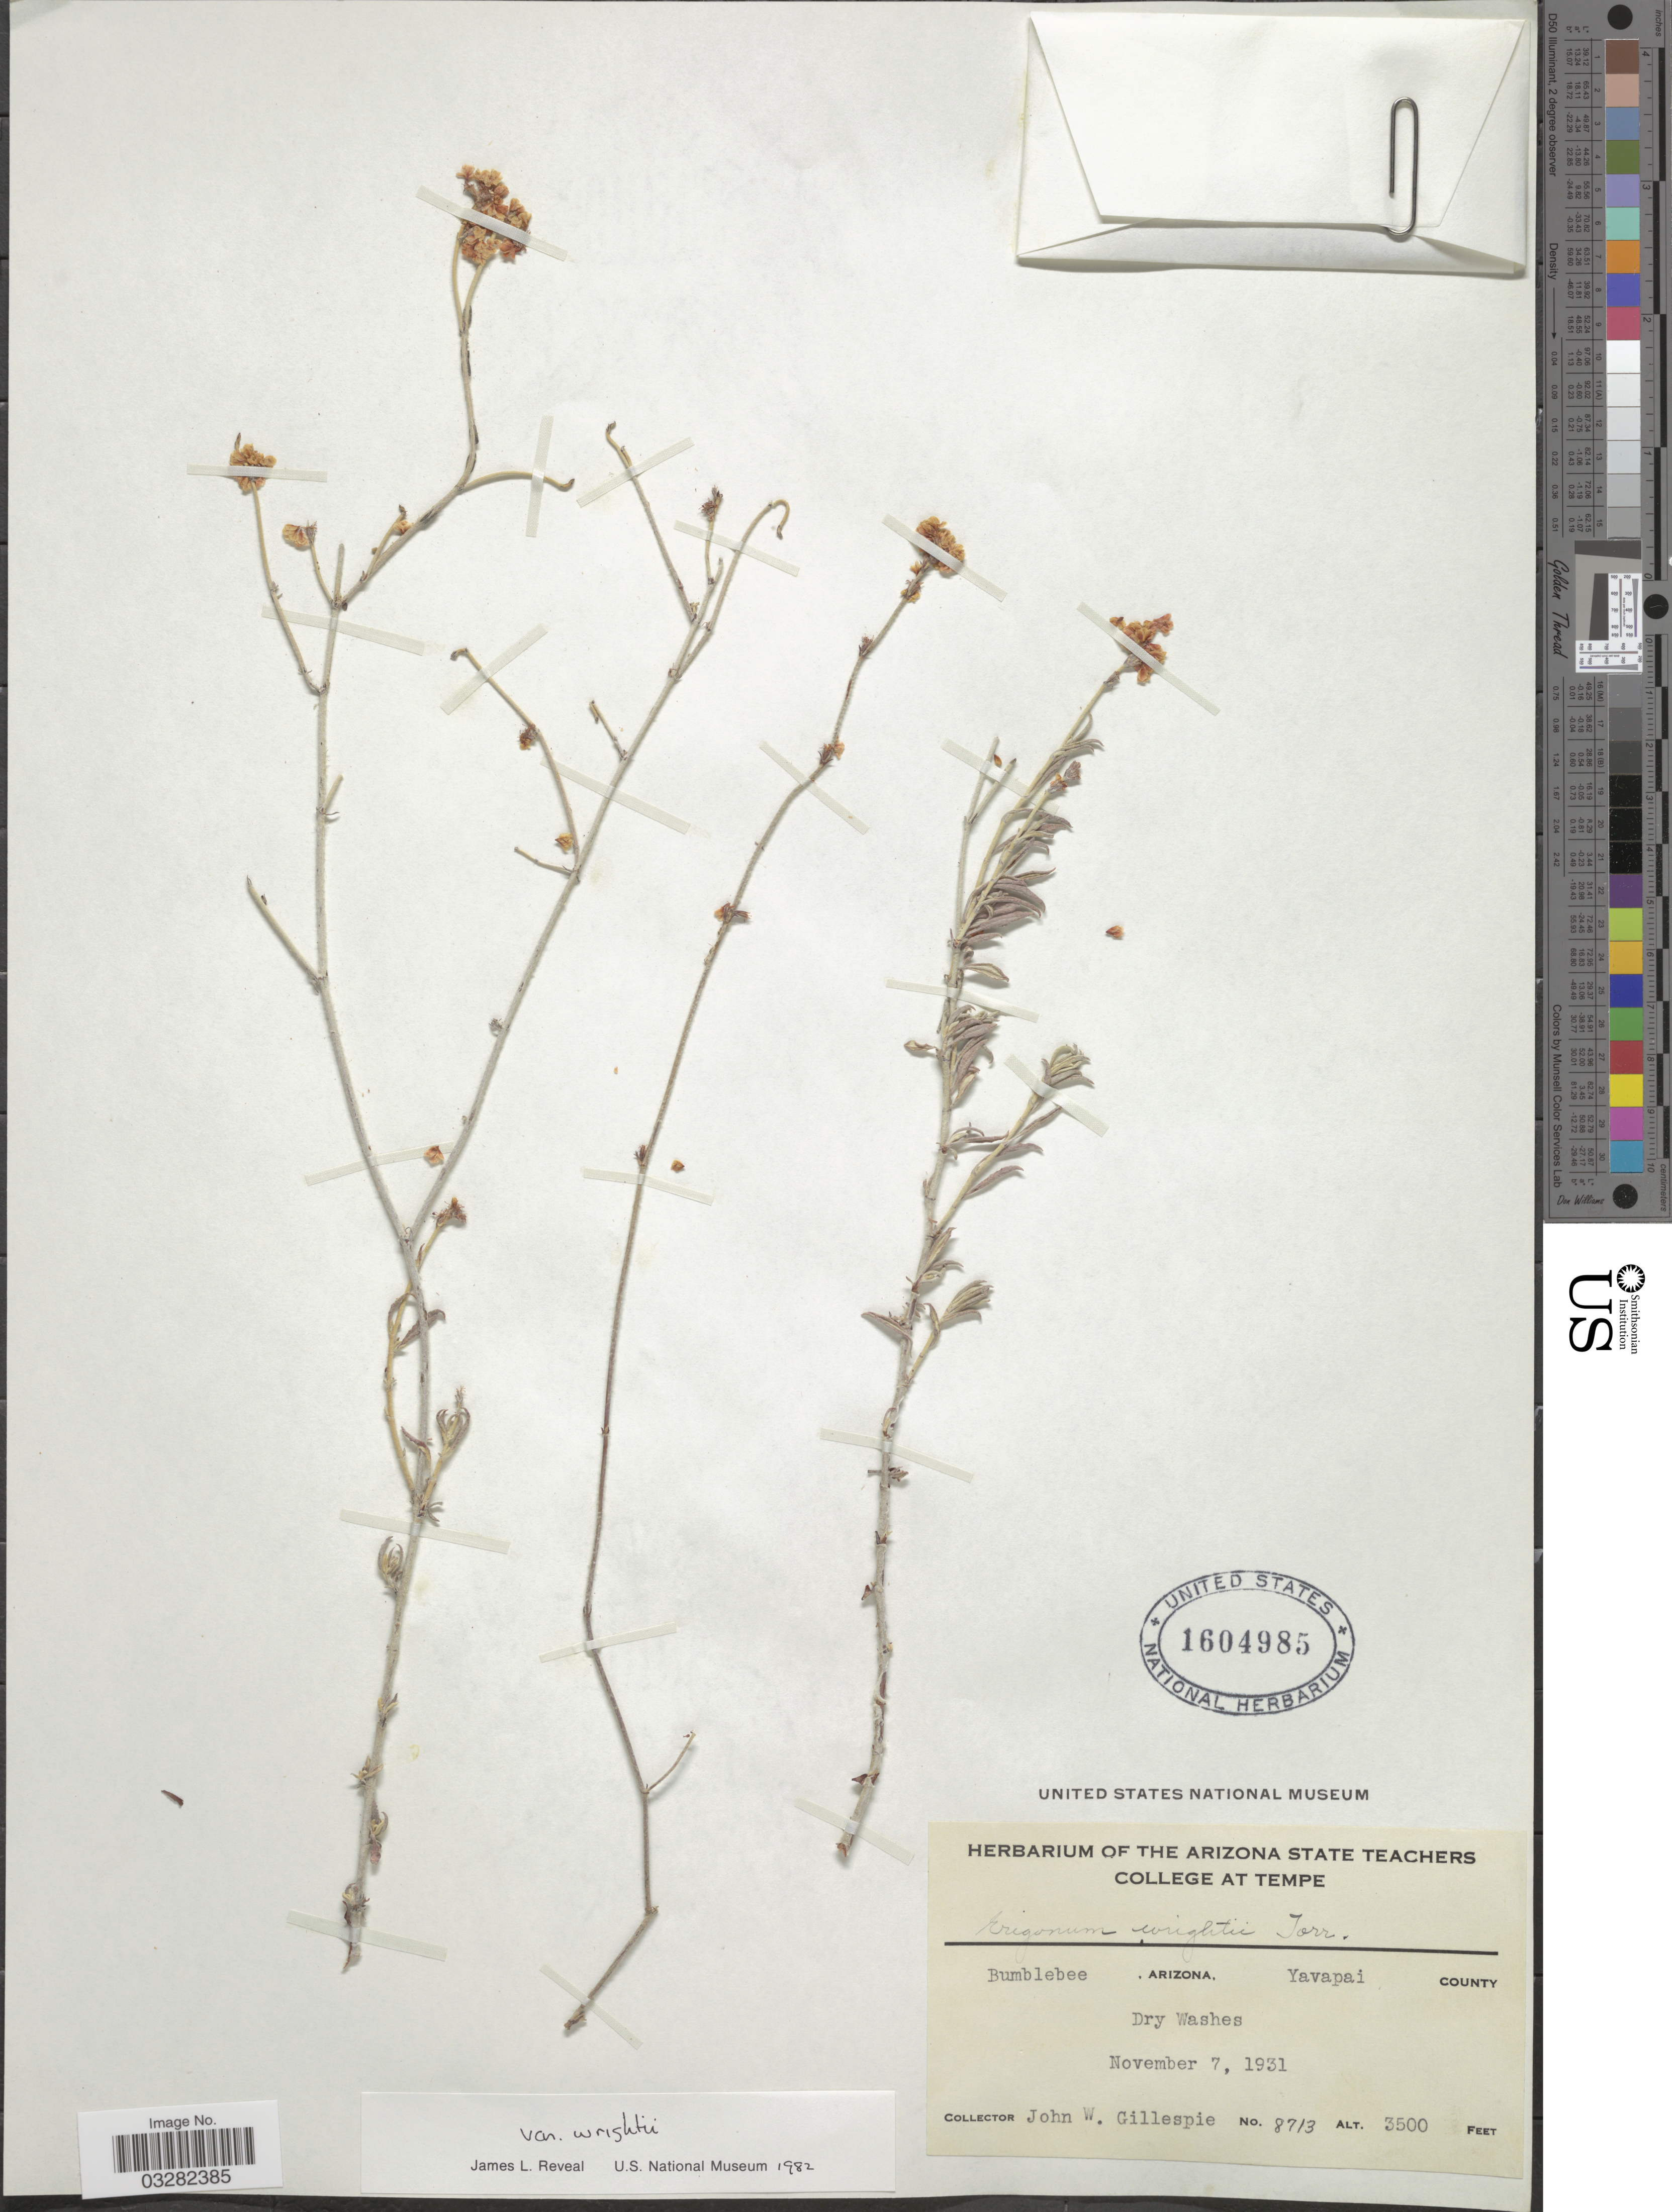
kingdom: Plantae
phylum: Tracheophyta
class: Magnoliopsida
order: Caryophyllales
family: Polygonaceae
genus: Eriogonum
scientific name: Eriogonum wrightii var. wrightii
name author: Torr. ex Benth.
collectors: J. W. Gillespie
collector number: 8713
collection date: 1931-11-07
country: United States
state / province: Arizona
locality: Bumblebee. Yavapai County. Dry Washes.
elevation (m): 1067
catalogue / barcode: US 1604985